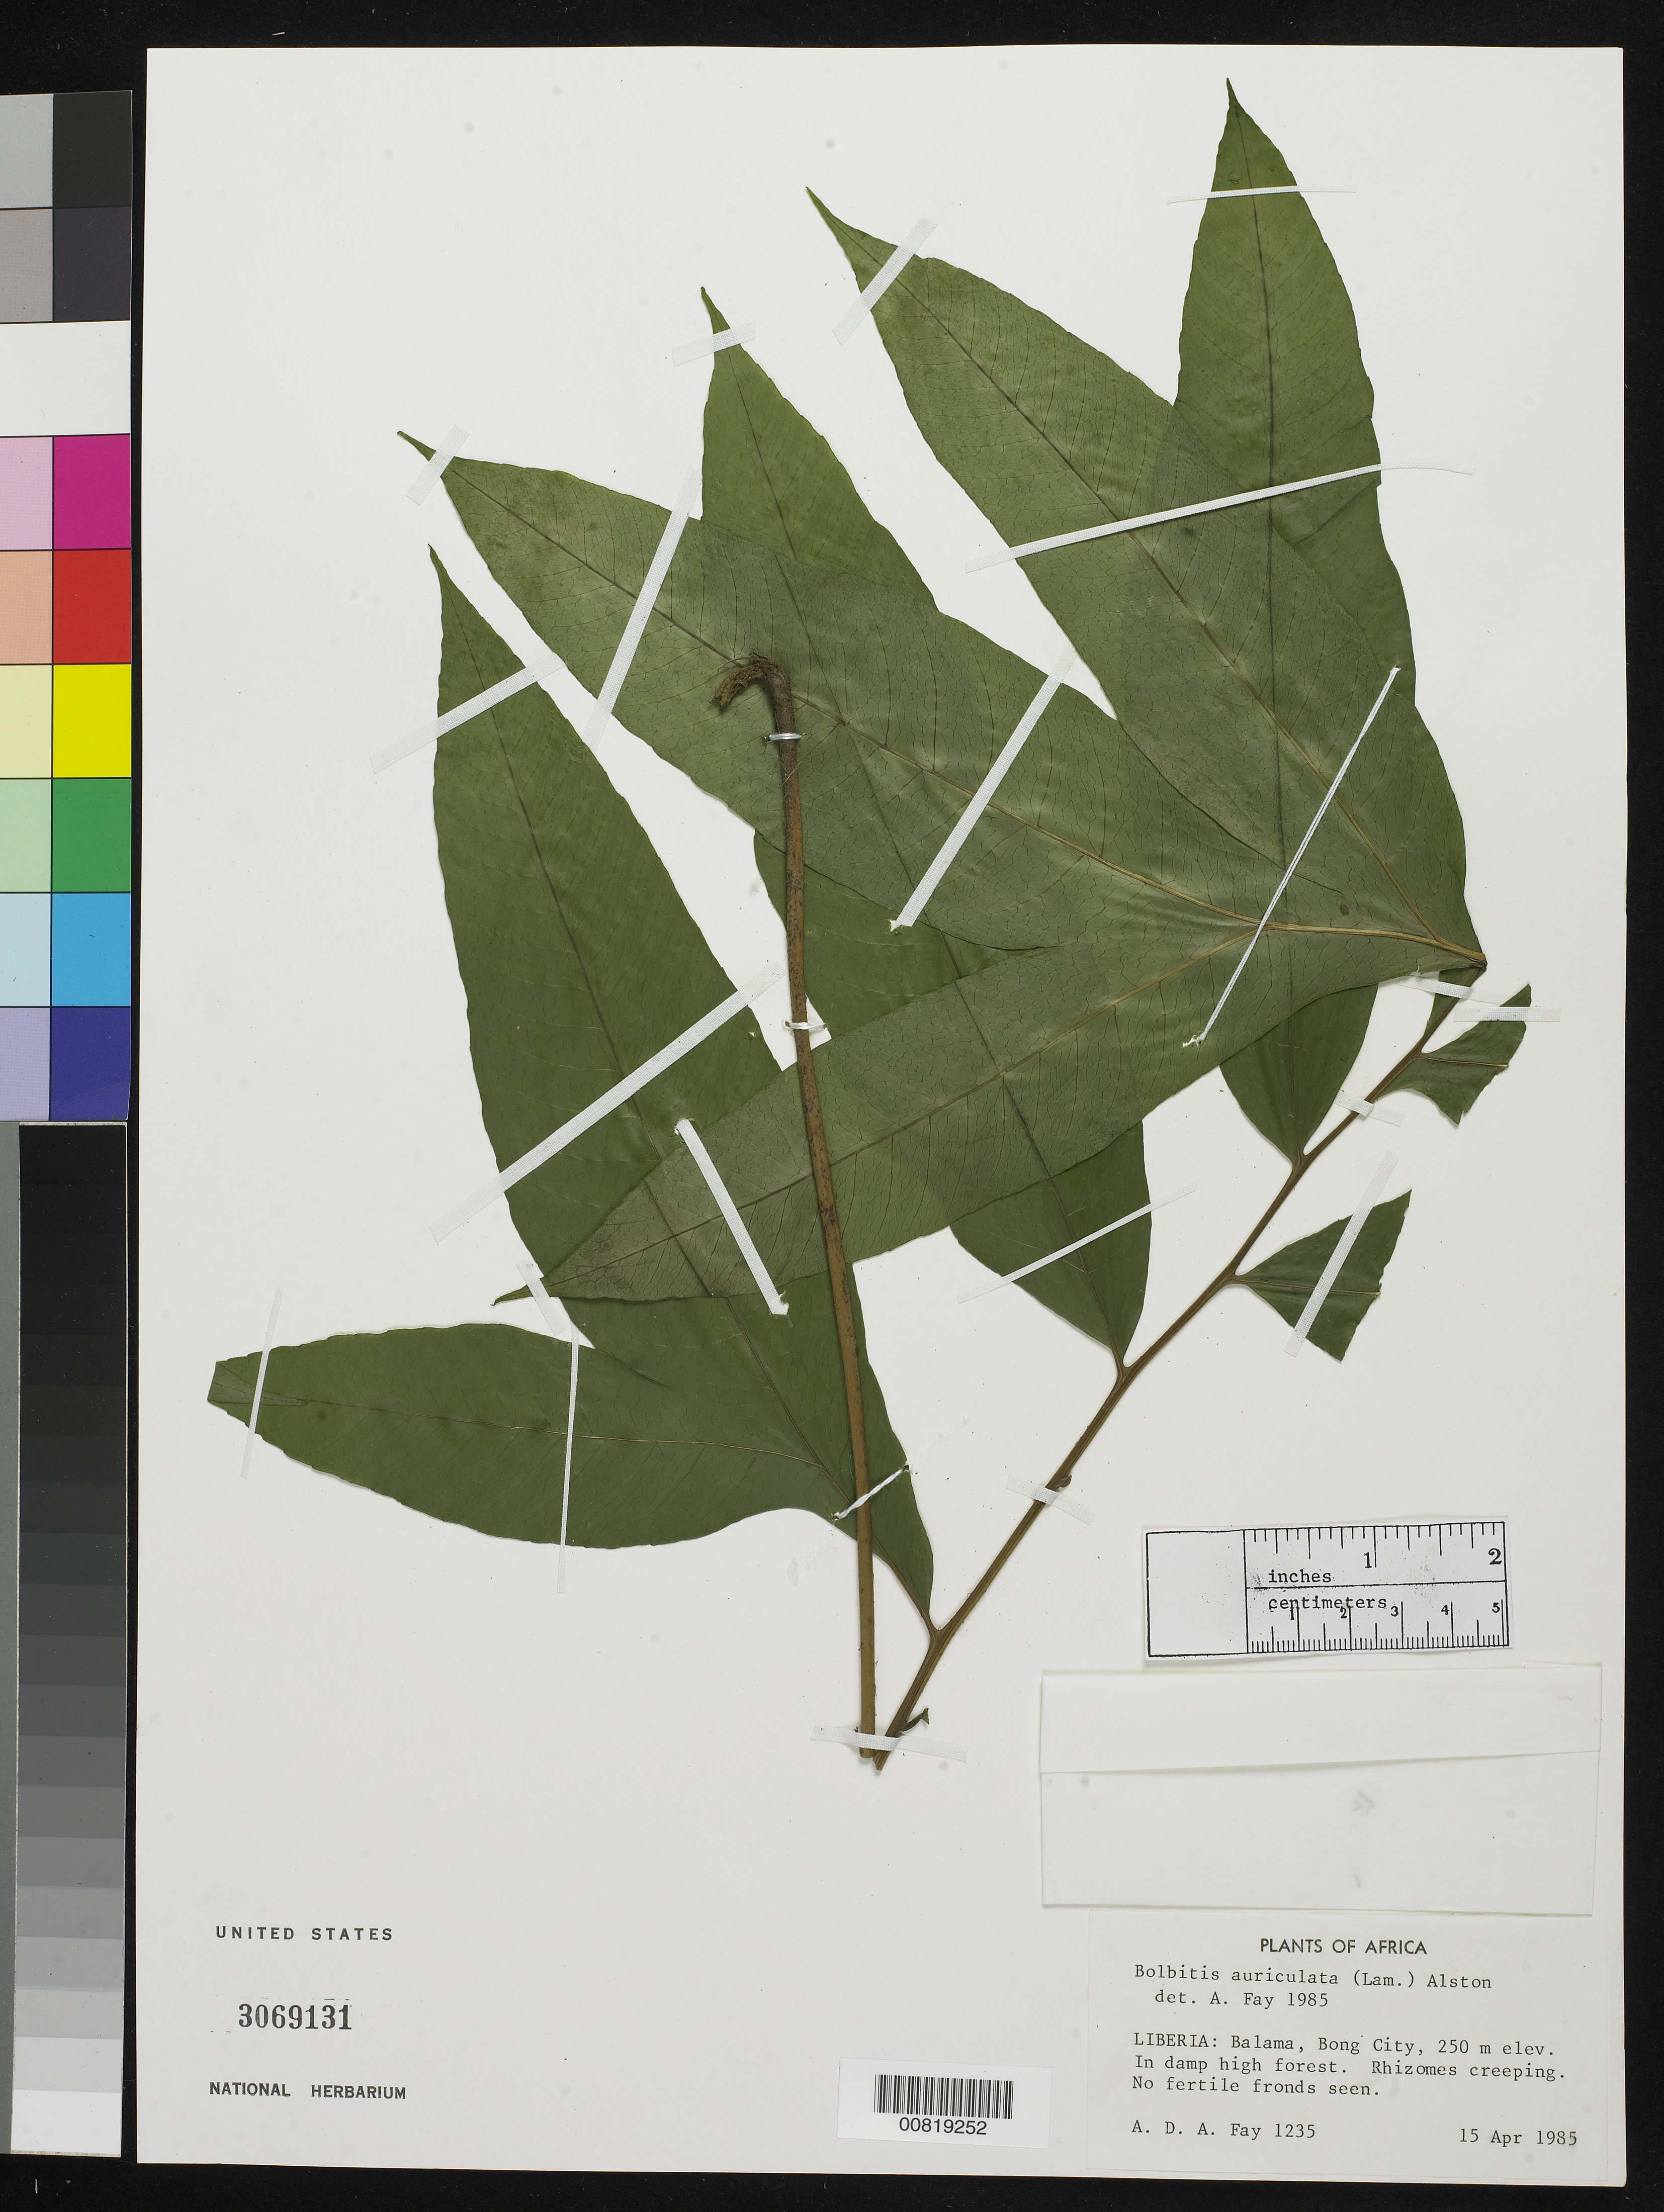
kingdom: Plantae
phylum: Tracheophyta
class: Polypodiopsida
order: Polypodiales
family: Dryopteridaceae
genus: Bolbitis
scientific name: Bolbitis auriculata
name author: (Lam.) Alston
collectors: A. Fay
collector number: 1235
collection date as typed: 15 Apr 1985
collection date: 1985-04-15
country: Liberia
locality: Balama, Bong City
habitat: Damp high forest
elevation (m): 250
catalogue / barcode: US 3069131